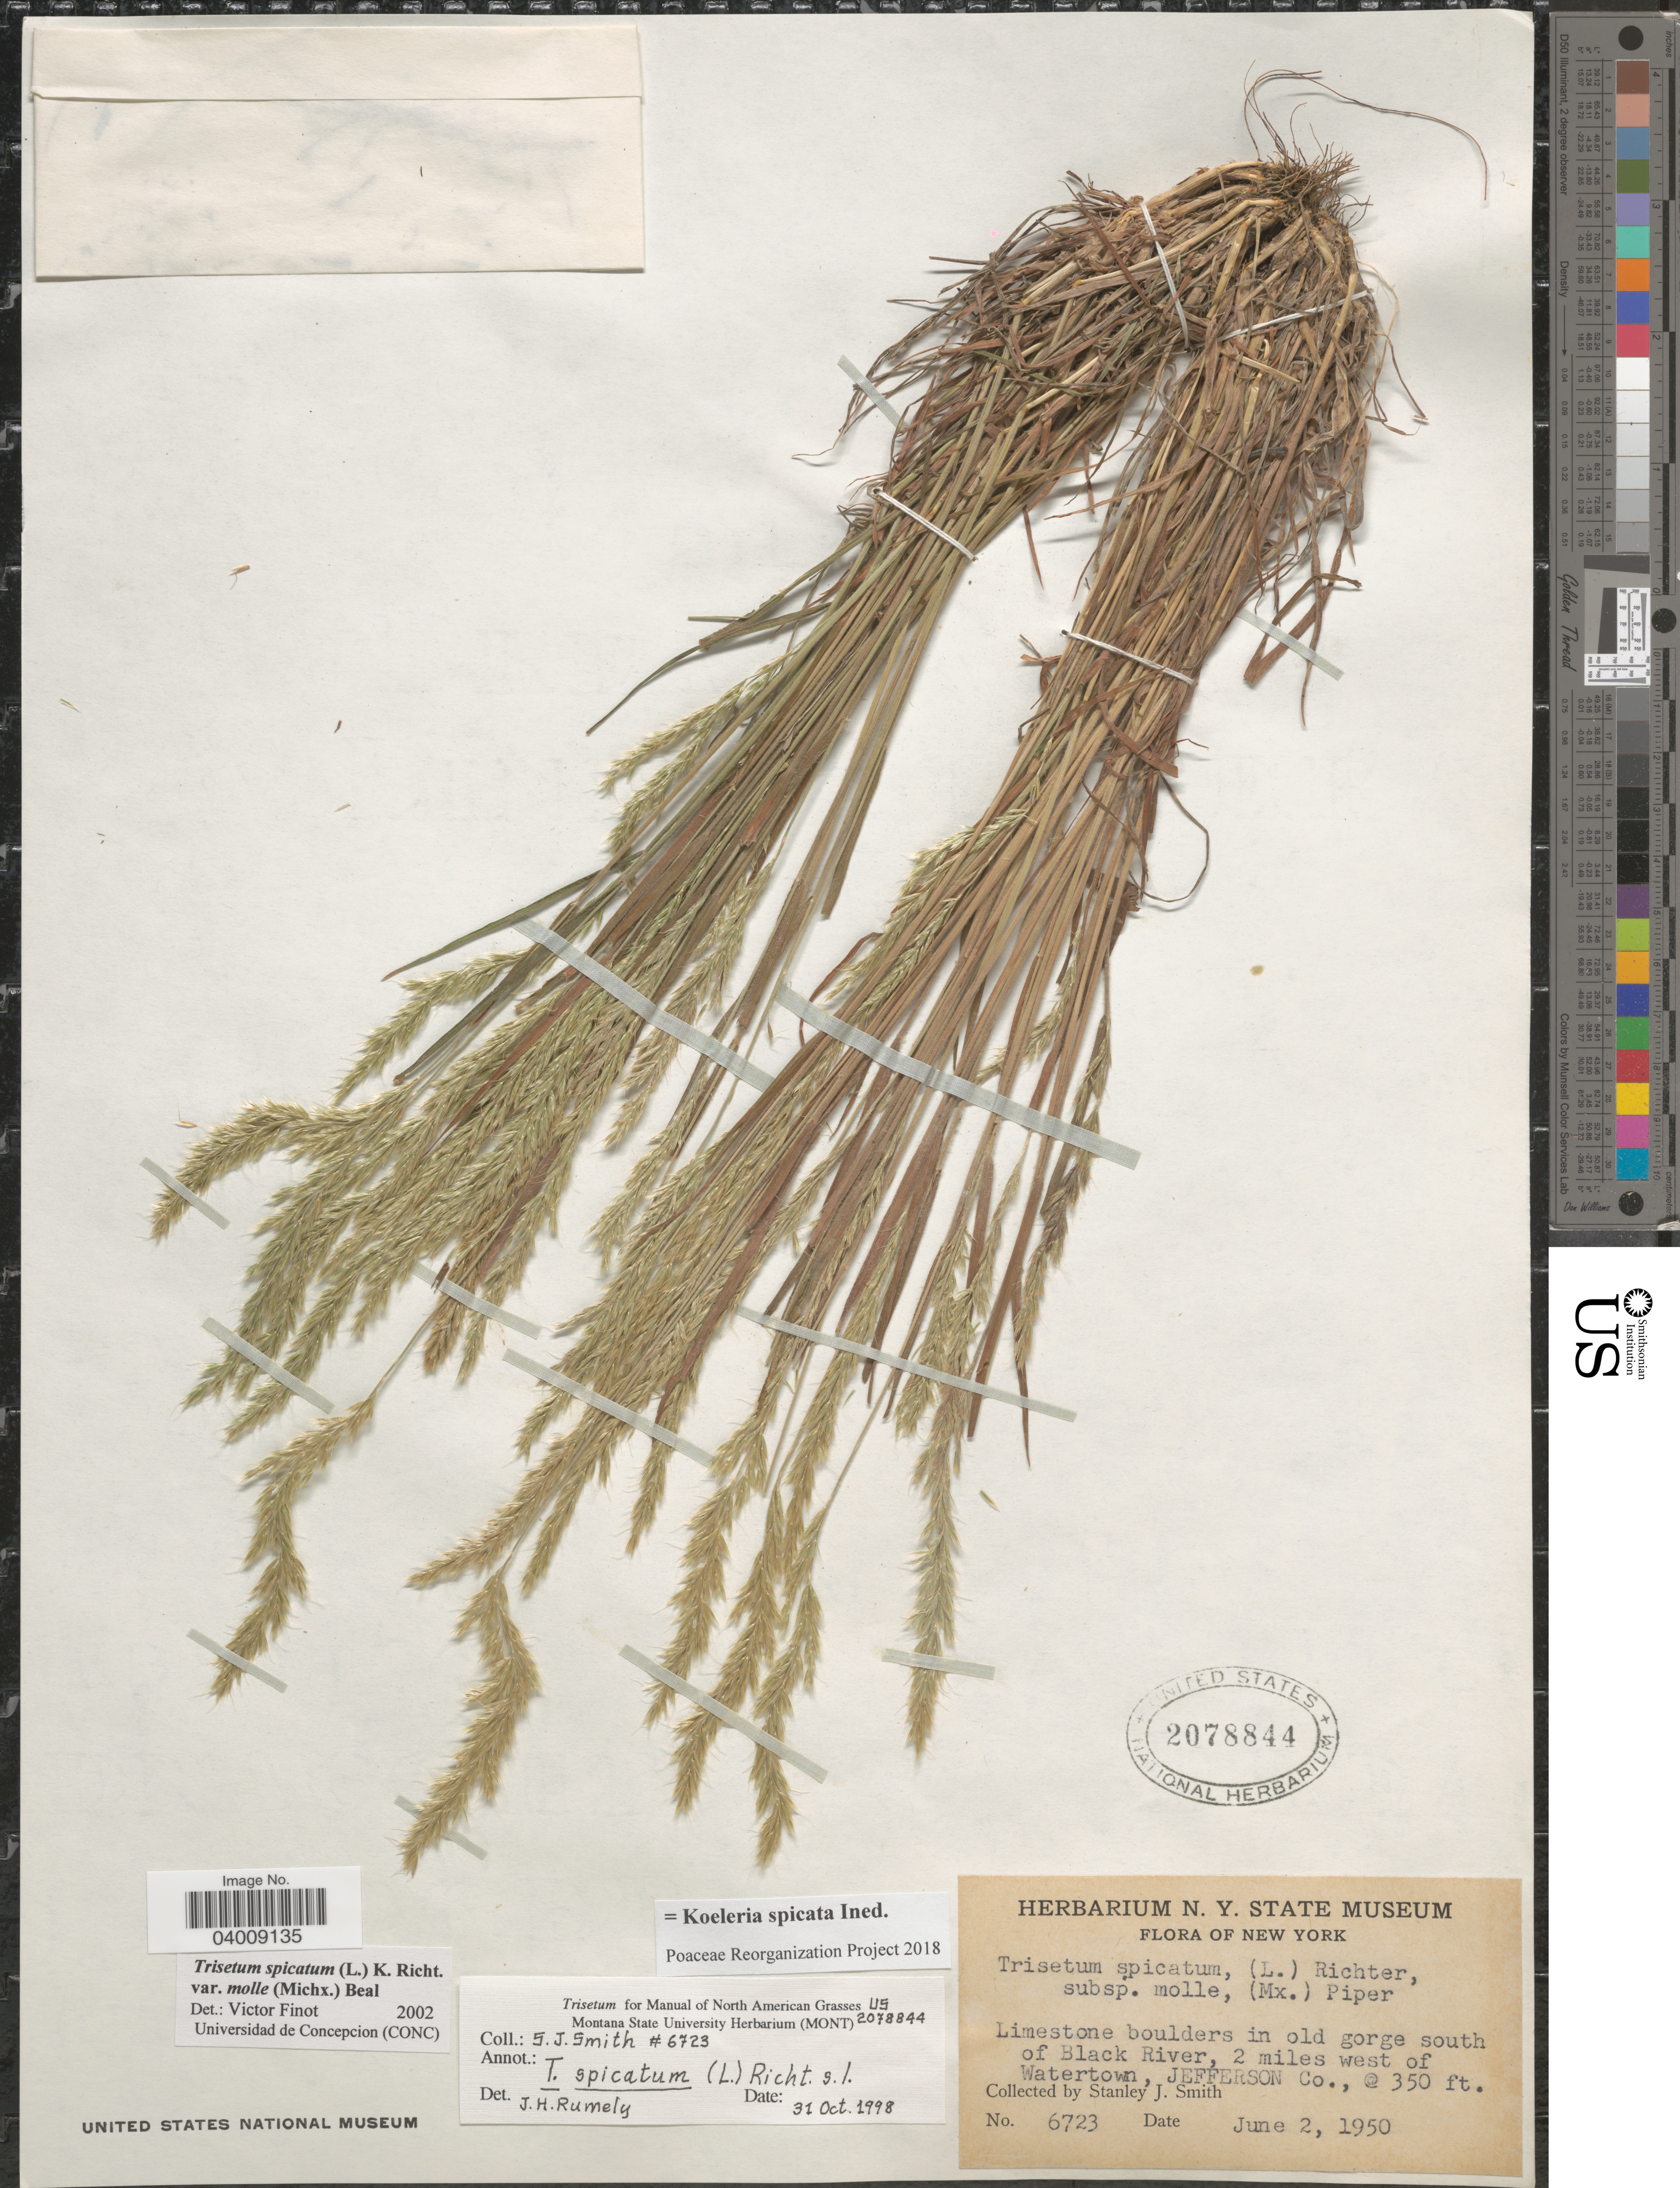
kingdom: Plantae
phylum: Tracheophyta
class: Liliopsida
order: Poales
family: Poaceae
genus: Koeleria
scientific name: Koeleria spicata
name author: (L.) Barberá et al.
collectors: S. Smith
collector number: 6723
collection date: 1950-06-02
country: United States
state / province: New York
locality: Limestone boulders in old gorge south of Black River, 2 miles west of Watertown, Jefferson Co.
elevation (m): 107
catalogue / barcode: US 2078844